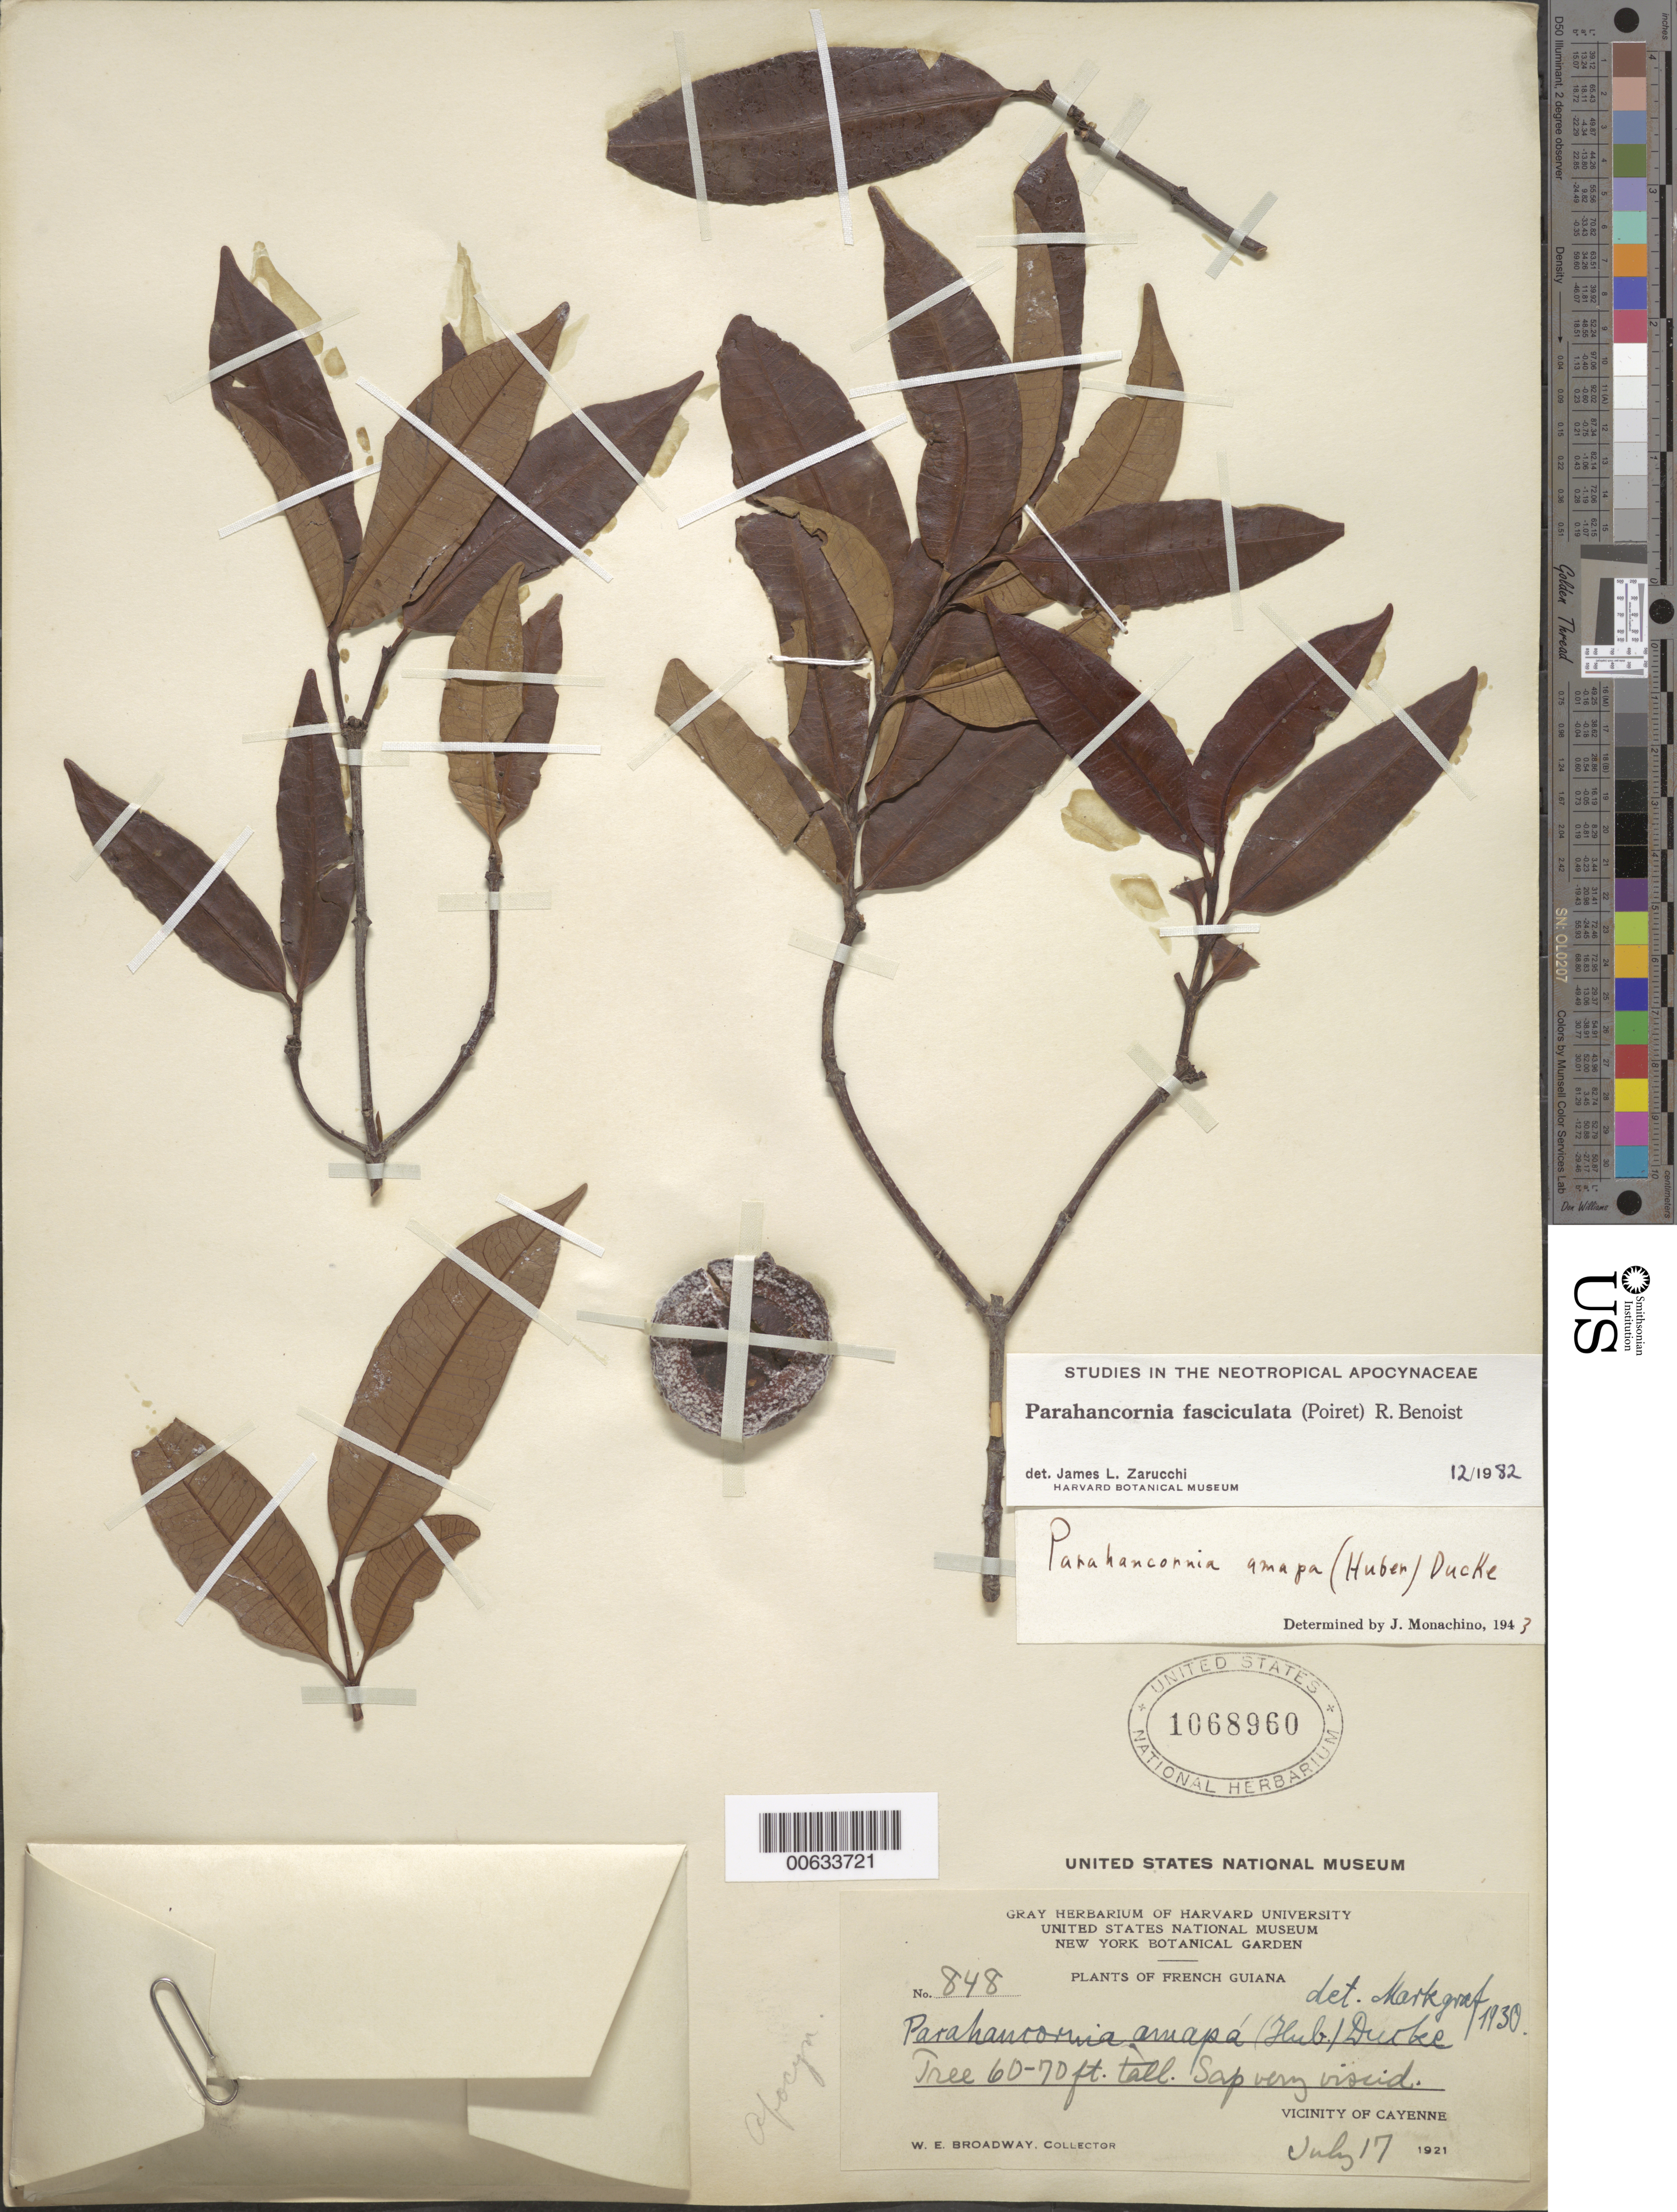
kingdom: Plantae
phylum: Tracheophyta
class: Magnoliopsida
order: Gentianales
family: Apocynaceae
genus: Parahancornia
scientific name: Parahancornia fasciculata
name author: (Poir.) Benoist ex Pichon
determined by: Zarucchi, J. L.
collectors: W. E. Broadway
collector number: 848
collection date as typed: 17-Jul-21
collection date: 1921-07-17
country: French Guiana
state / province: Cayenne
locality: Cayenne, vic.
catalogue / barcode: US 1068960